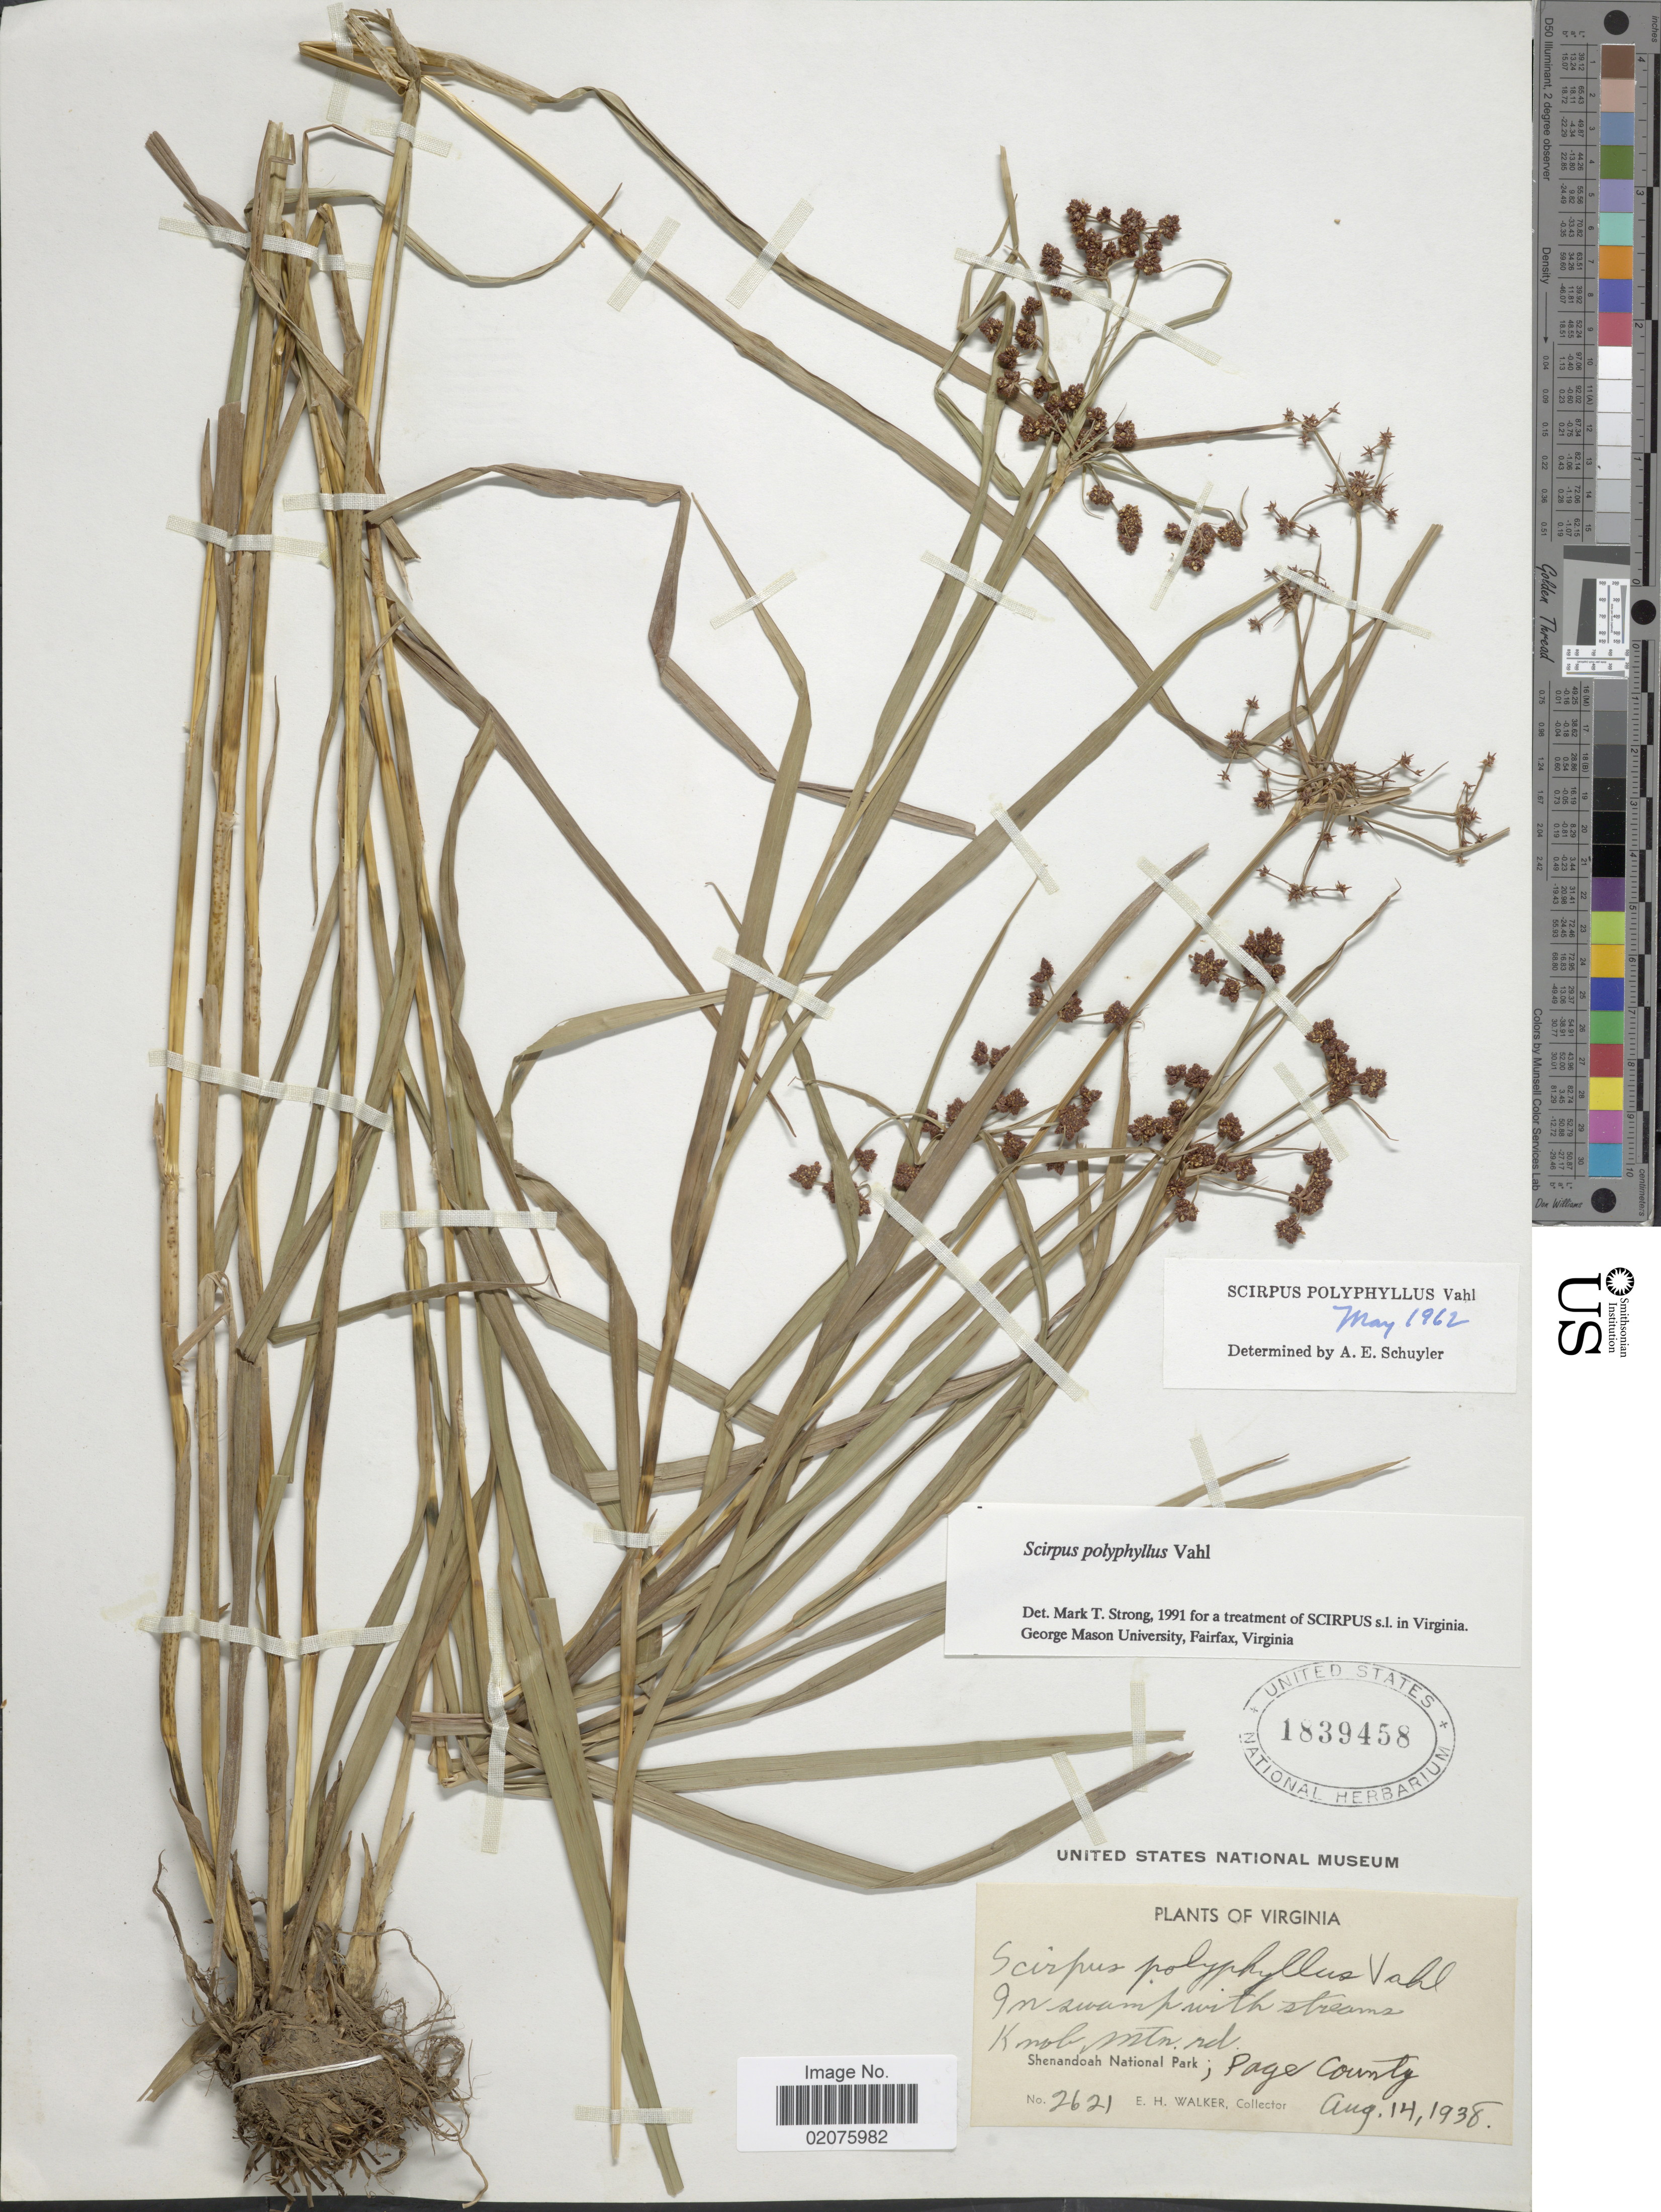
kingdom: Plantae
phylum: Tracheophyta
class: Liliopsida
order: Poales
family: Cyperaceae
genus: Scirpus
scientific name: Scirpus polyphyllus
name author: Vahl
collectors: E. H. Walker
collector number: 2621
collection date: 1938-08-14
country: United States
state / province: Virginia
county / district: Page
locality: Knob Mtn Rd. Shenandoah National Park, Page County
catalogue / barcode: US 1839458